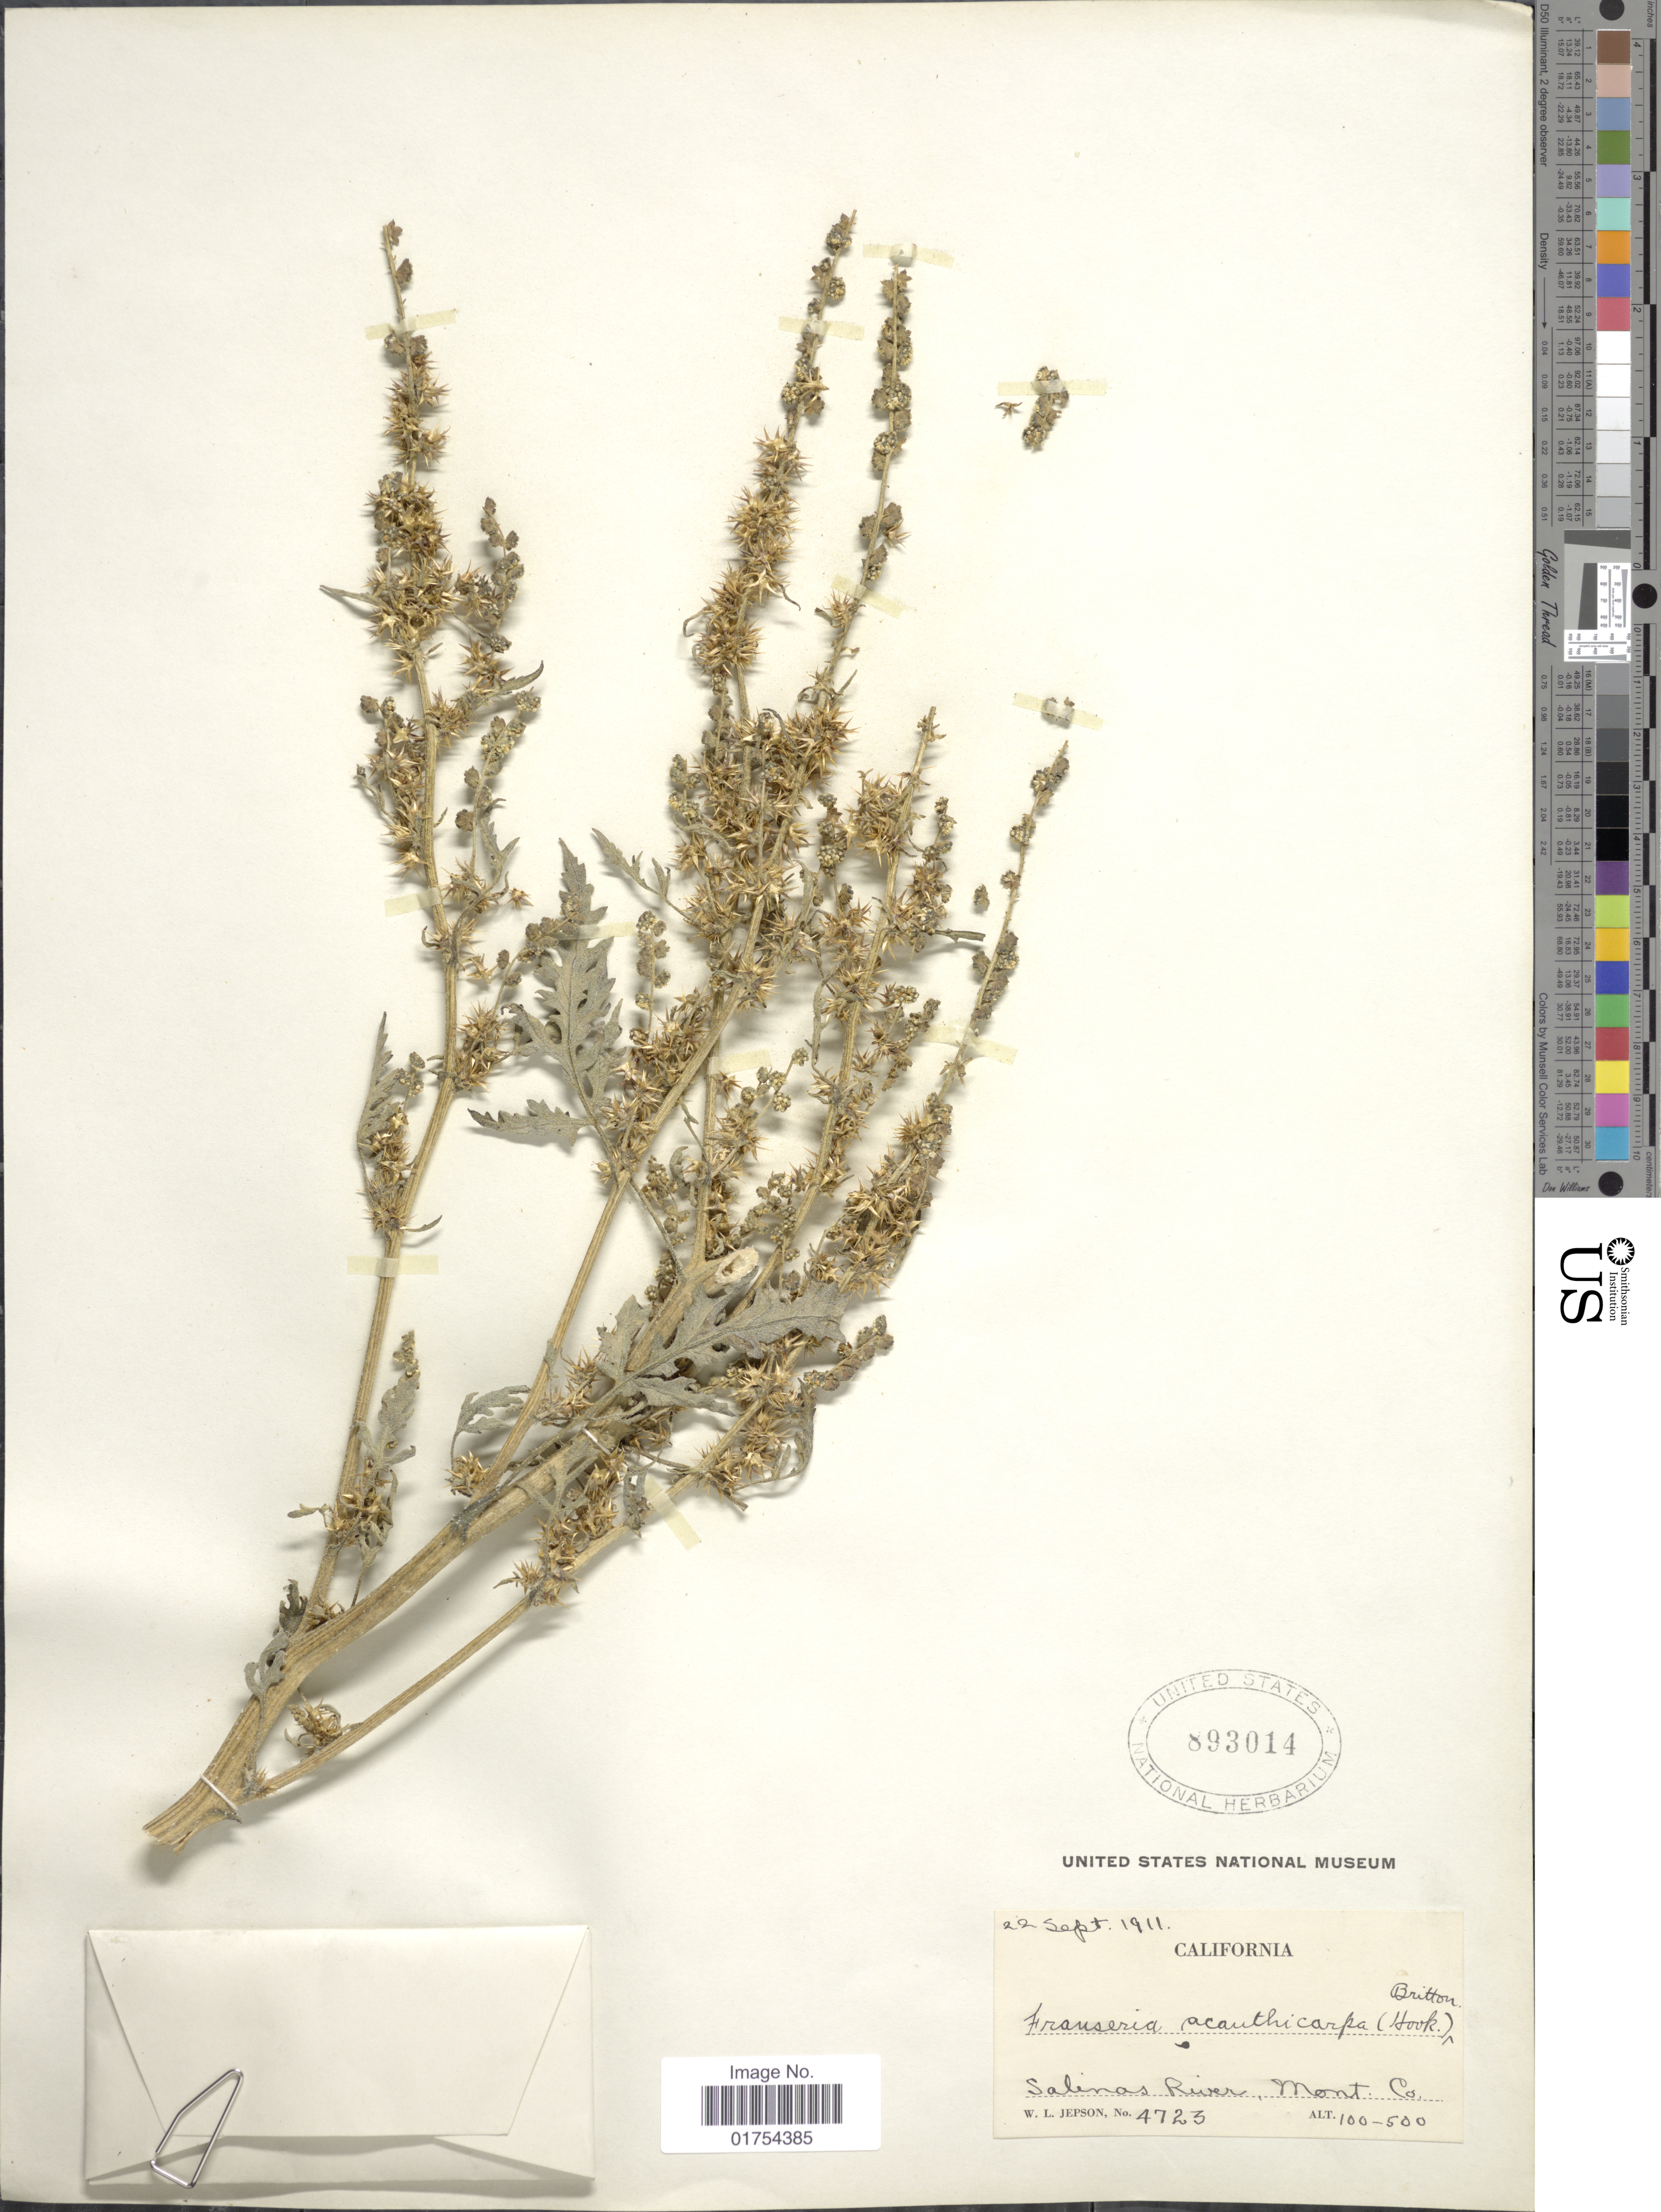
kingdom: Plantae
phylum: Tracheophyta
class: Magnoliopsida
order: Asterales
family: Asteraceae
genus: Franseria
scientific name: Franseria acanthicarpa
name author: Coville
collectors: W. L. Jepson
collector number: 4723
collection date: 1911-09-22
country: United States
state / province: California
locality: Salinas River, Mont. Co.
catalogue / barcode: US 893014